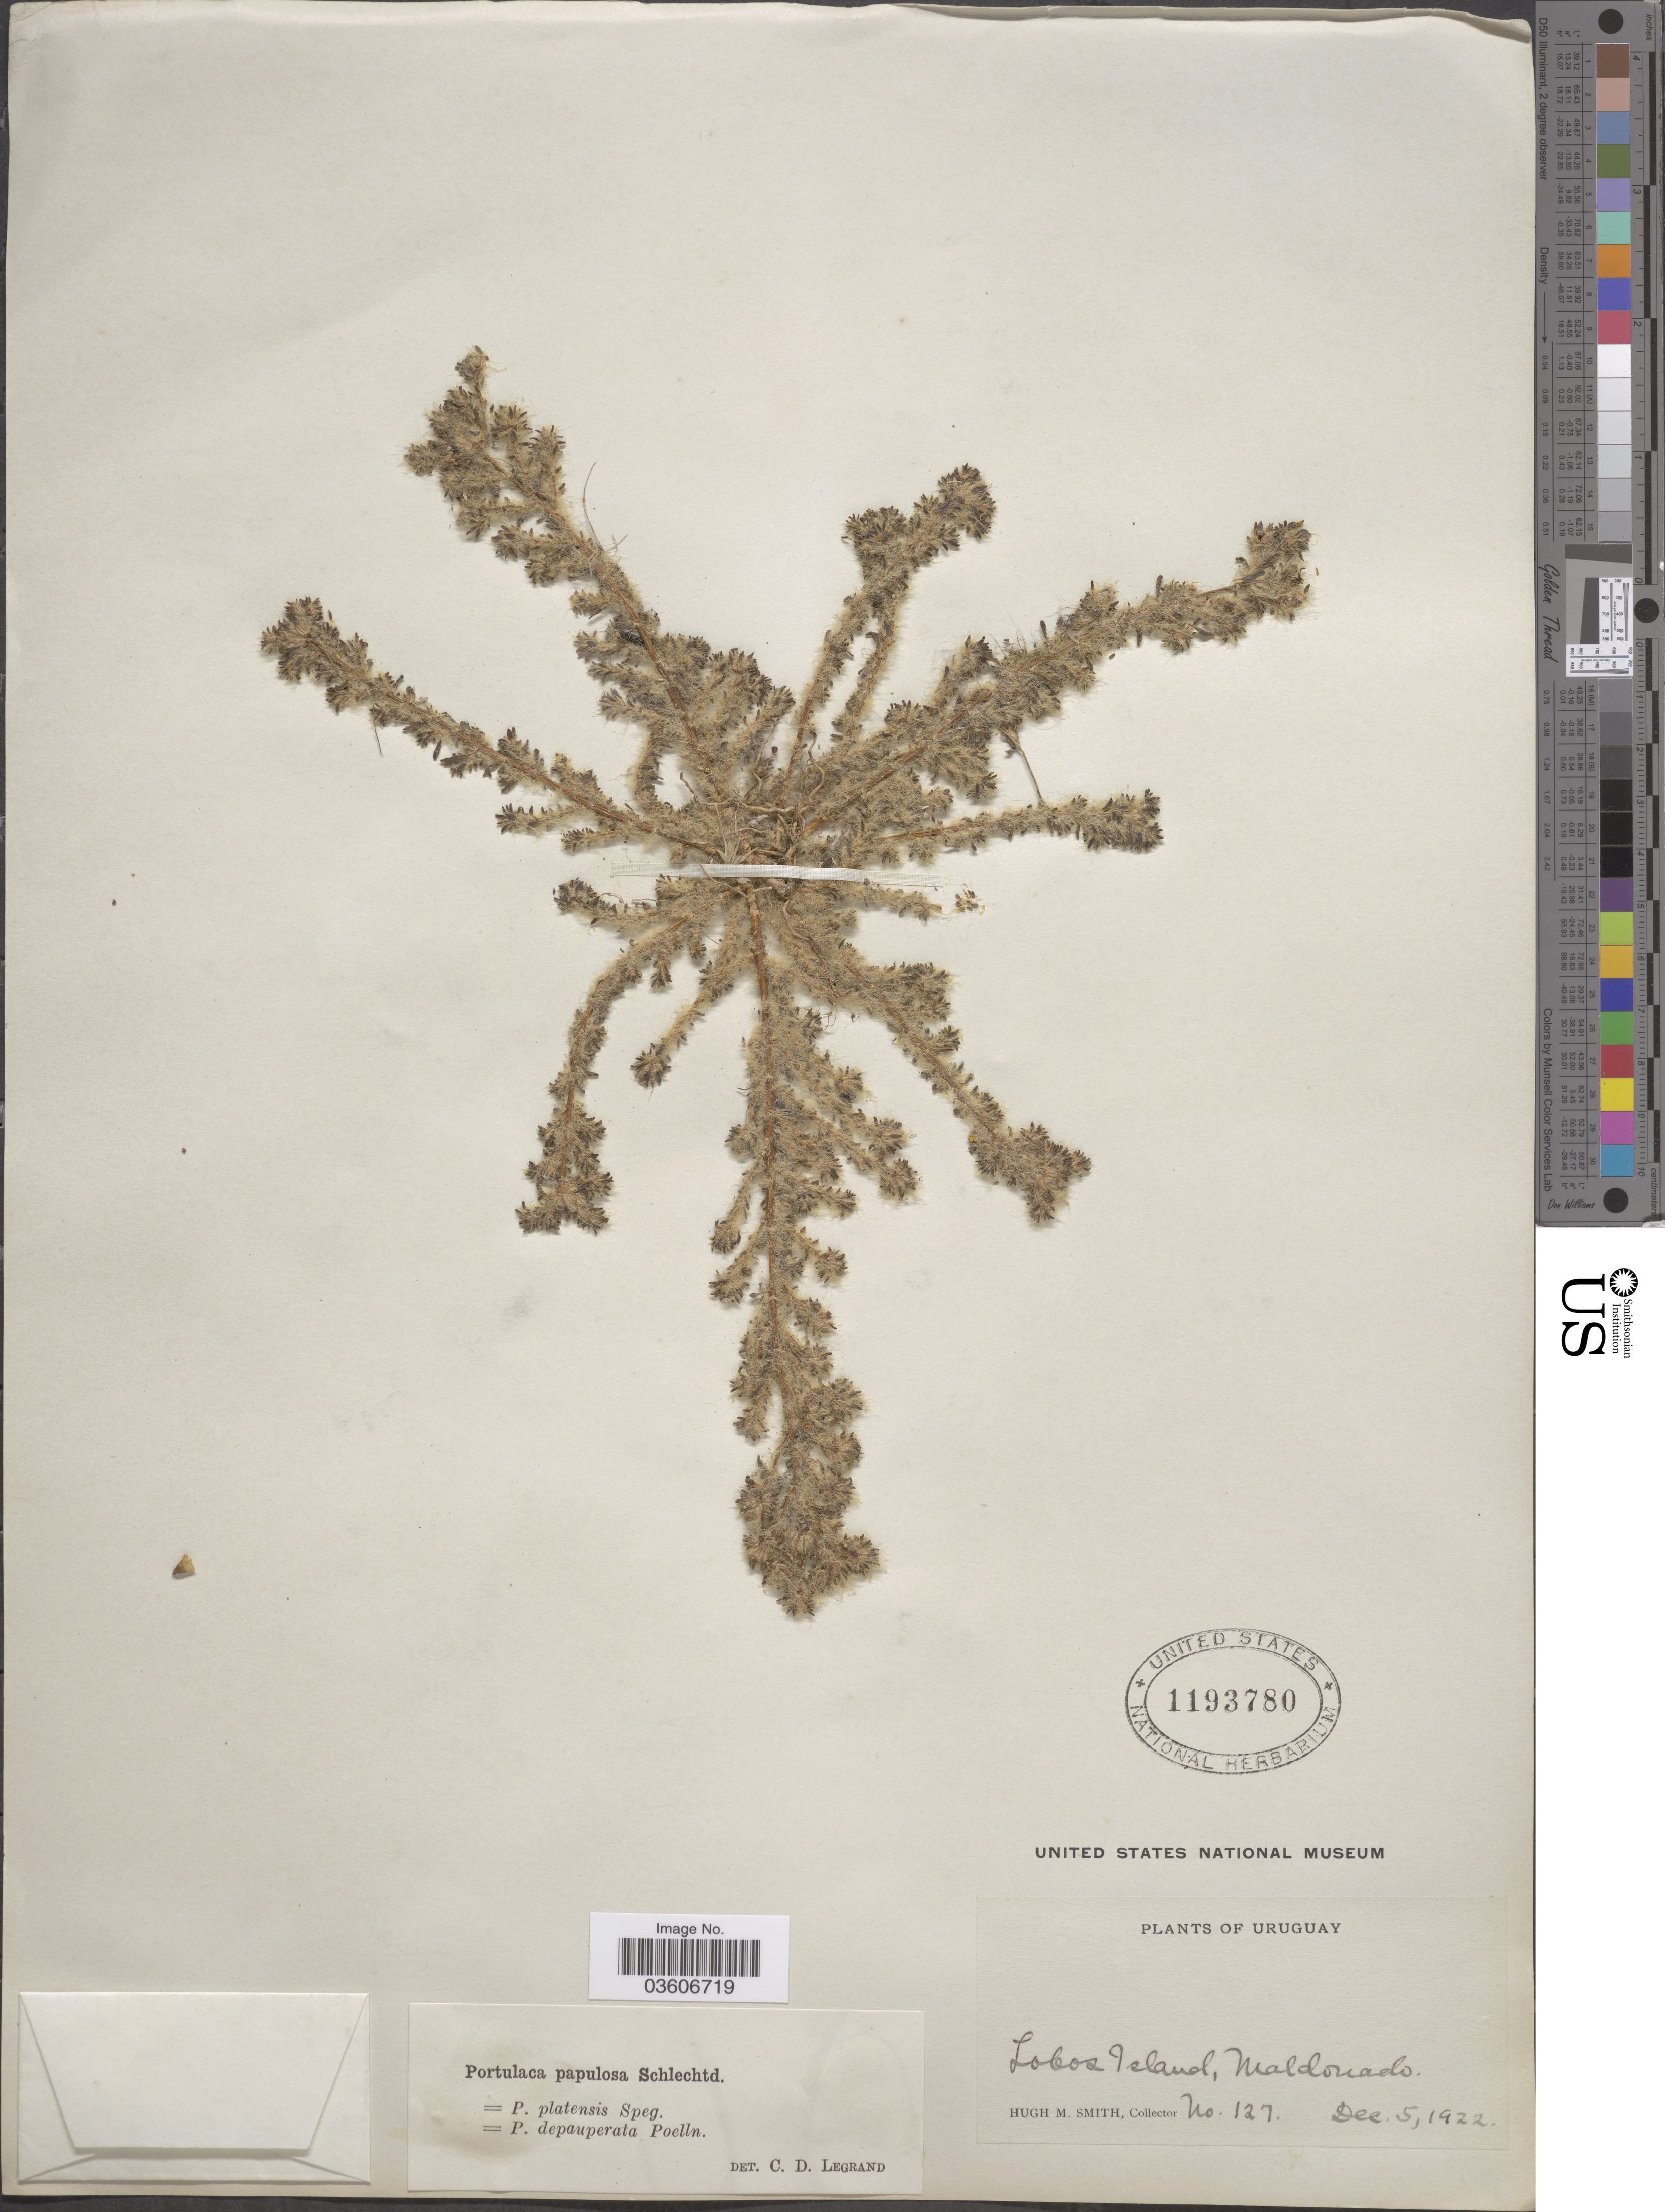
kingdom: Plantae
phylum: Tracheophyta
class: Magnoliopsida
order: Caryophyllales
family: Portulacaceae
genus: Portulaca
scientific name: Portulaca papulosa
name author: Schltdl.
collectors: H. M. Smith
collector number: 127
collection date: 1922-12-05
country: Uruguay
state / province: Maldonado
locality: Lobos Island.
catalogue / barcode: US 1193780